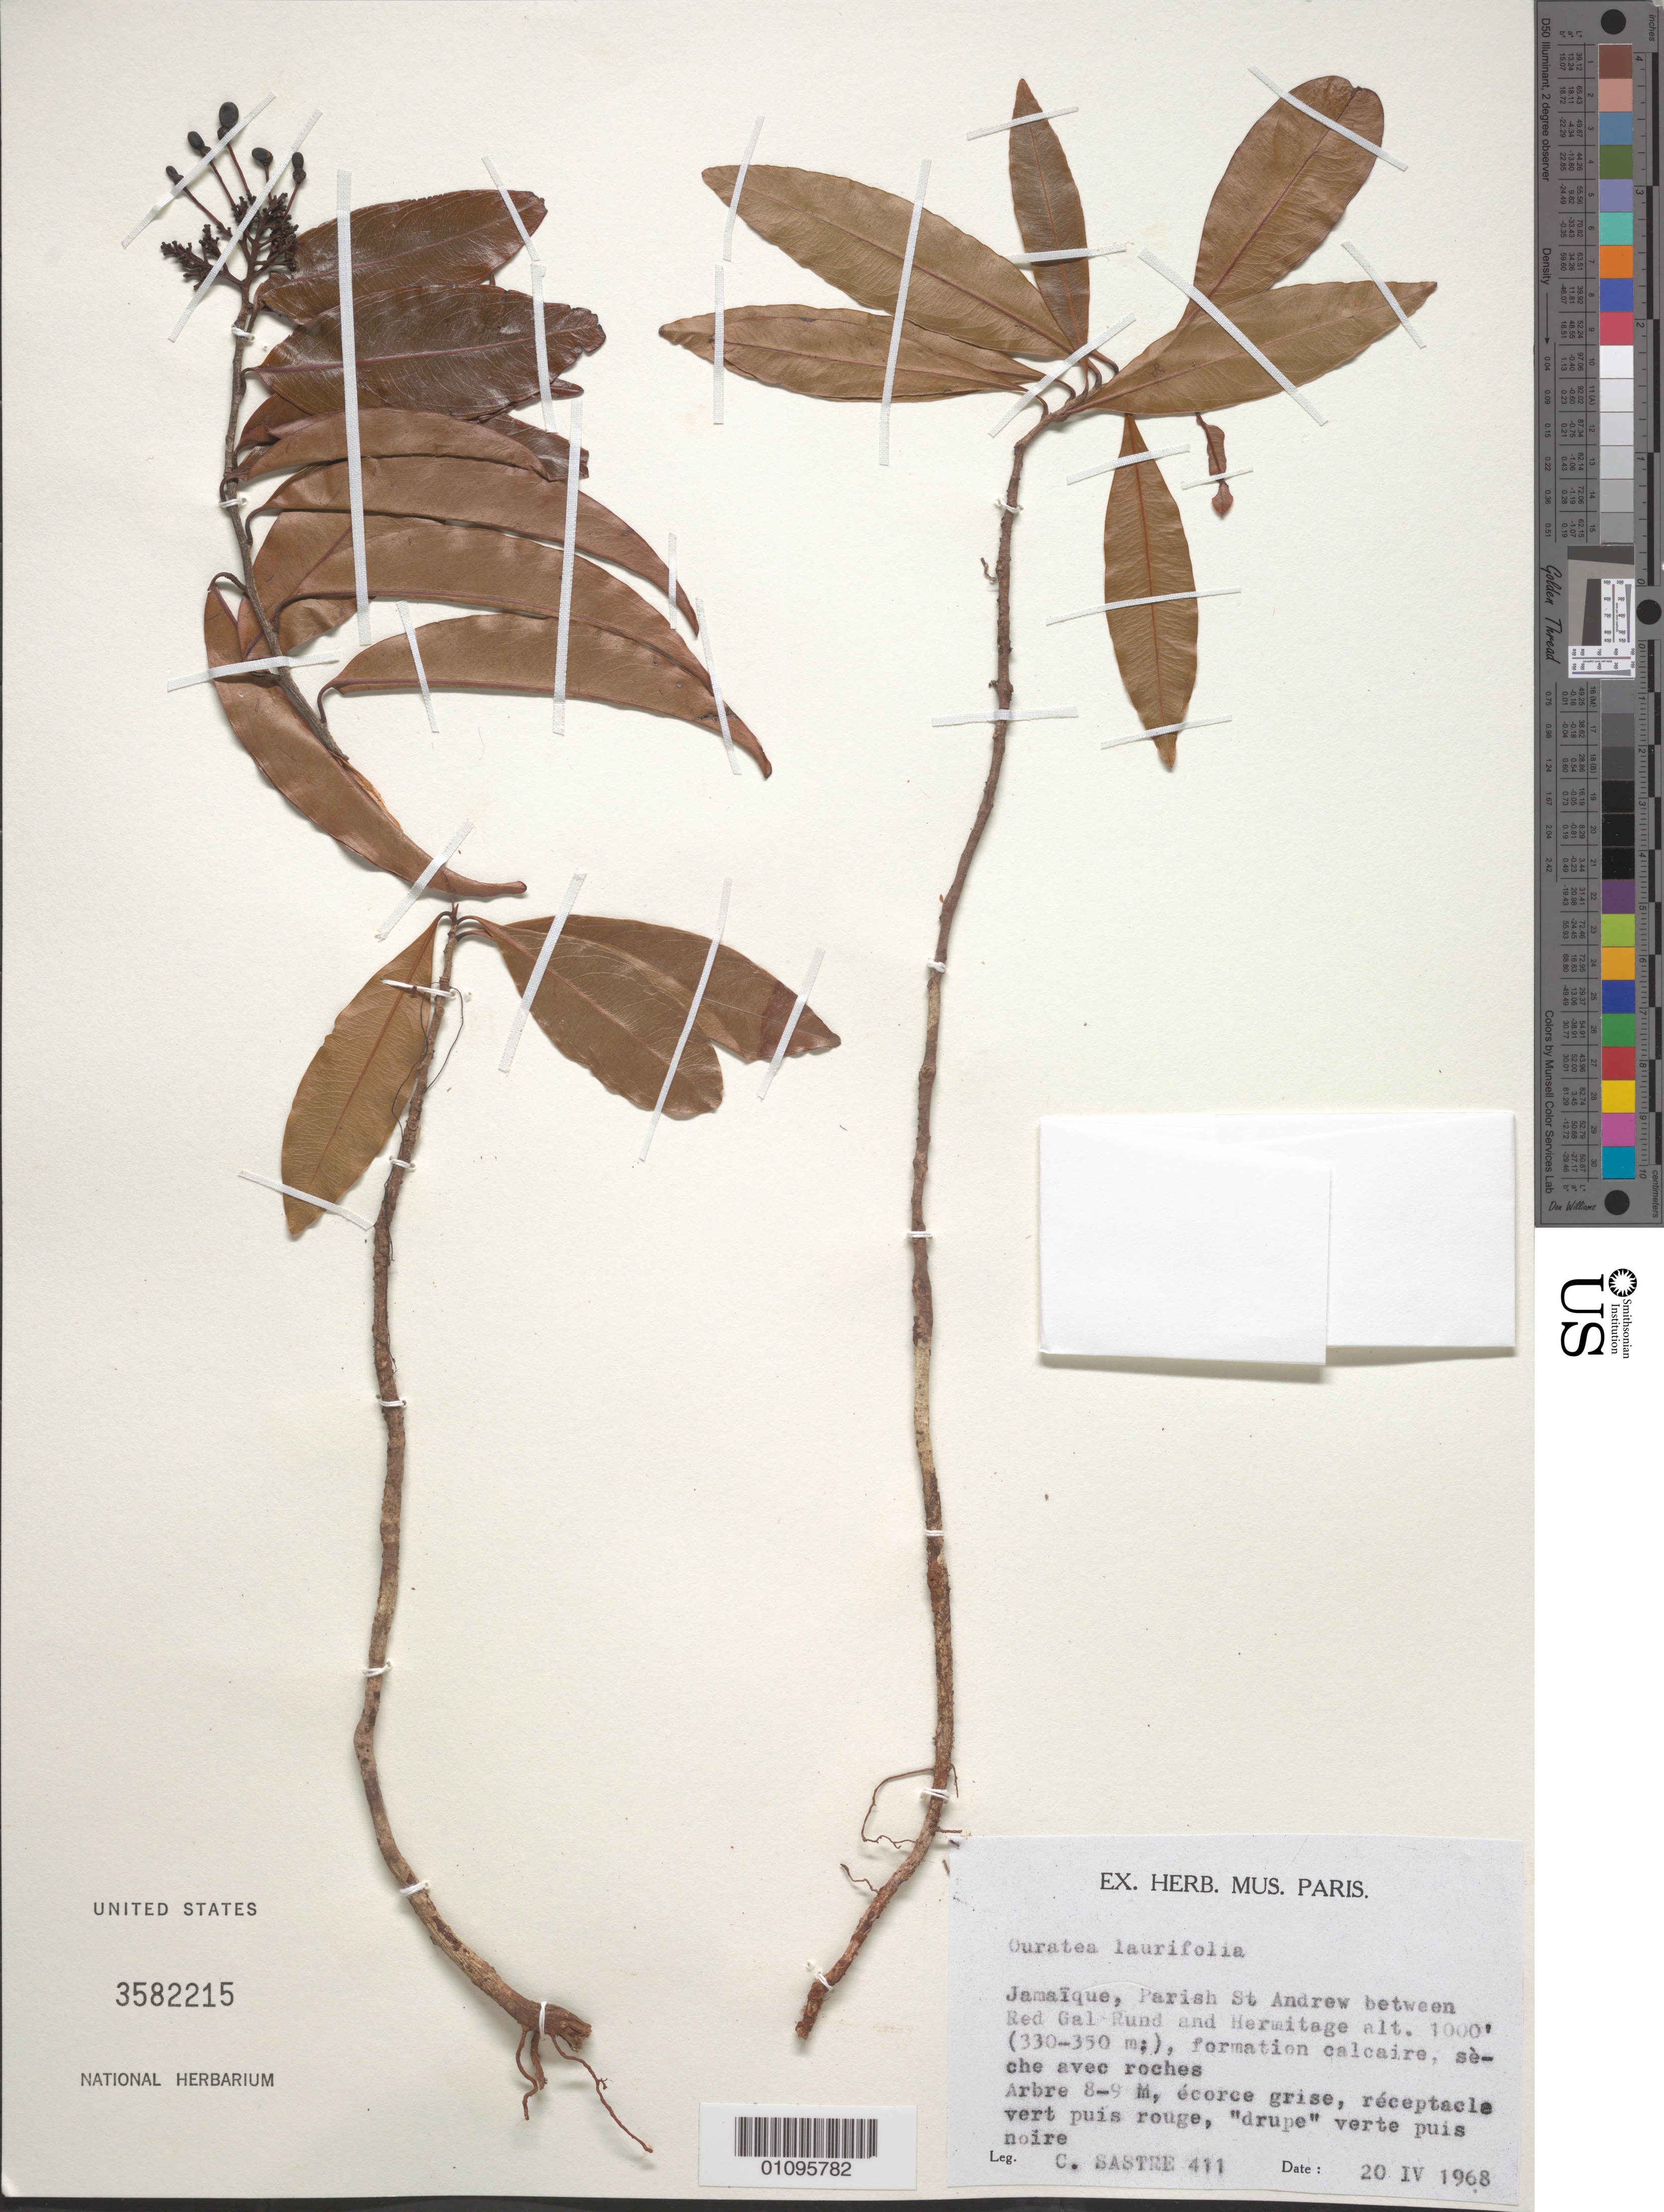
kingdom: Plantae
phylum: Tracheophyta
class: Magnoliopsida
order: Malpighiales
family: Ochnaceae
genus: Ouratea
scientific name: Ouratea laurifolia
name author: (Sw.) Engl.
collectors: C. H. L. Sastre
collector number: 411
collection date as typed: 20 Apr 1968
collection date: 1968-04-20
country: Jamaica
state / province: Saint Andrew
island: Jamaica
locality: Red Gal Rund to Hermitage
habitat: Formation calcaire, sèche avec roches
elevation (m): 330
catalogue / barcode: US 3582215